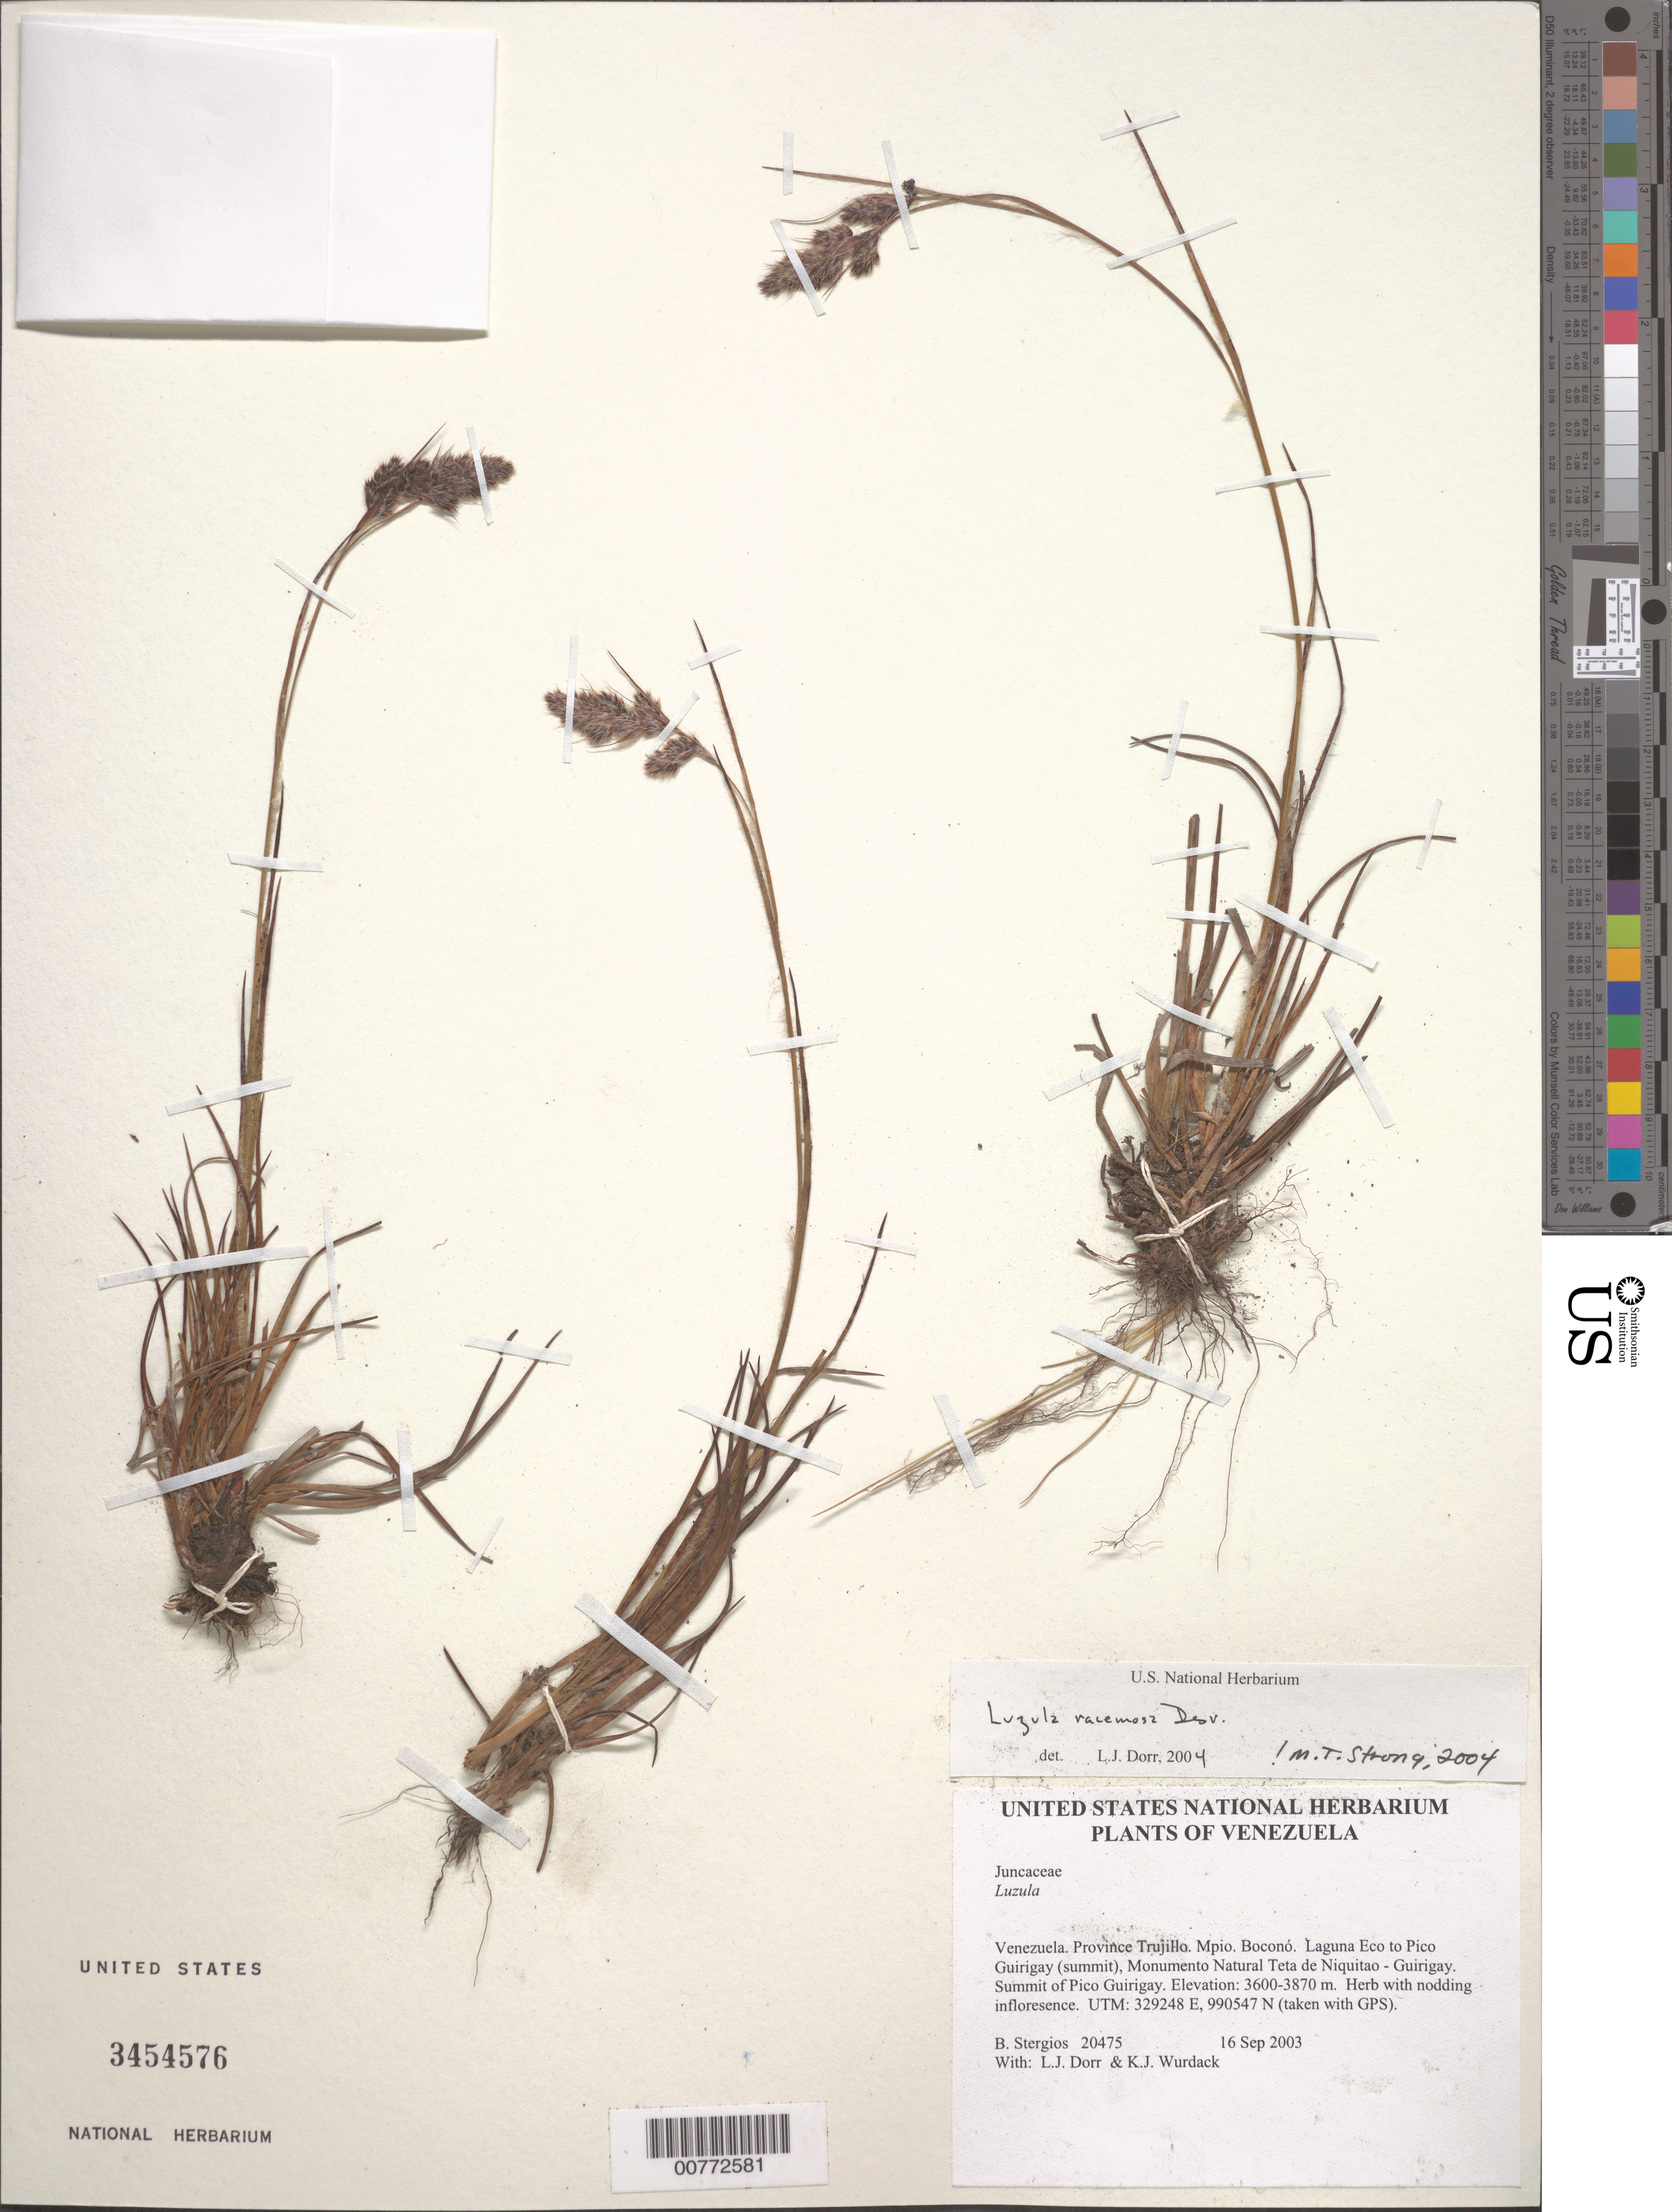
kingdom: Plantae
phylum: Tracheophyta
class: Liliopsida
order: Poales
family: Juncaceae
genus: Luzula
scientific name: Luzula racemosa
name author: Desv.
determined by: Dorr, L. J., (BOT), Smithsonian Institution - National Museum of Natural History (UNITED STATES)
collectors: B. G. Stergios, L. J. Dorr & K. Wurdack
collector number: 20475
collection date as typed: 16 Sep 2003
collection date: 2003-09-16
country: Venezuela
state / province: Trujillo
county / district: Boconó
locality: Laguna Eco to Pico Guirigay (summit), Monumento Natural Teta de Niquitao - Guirigay. Summit of Pico Guirigay.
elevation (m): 3600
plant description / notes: PORT, US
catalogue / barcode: US 3454576